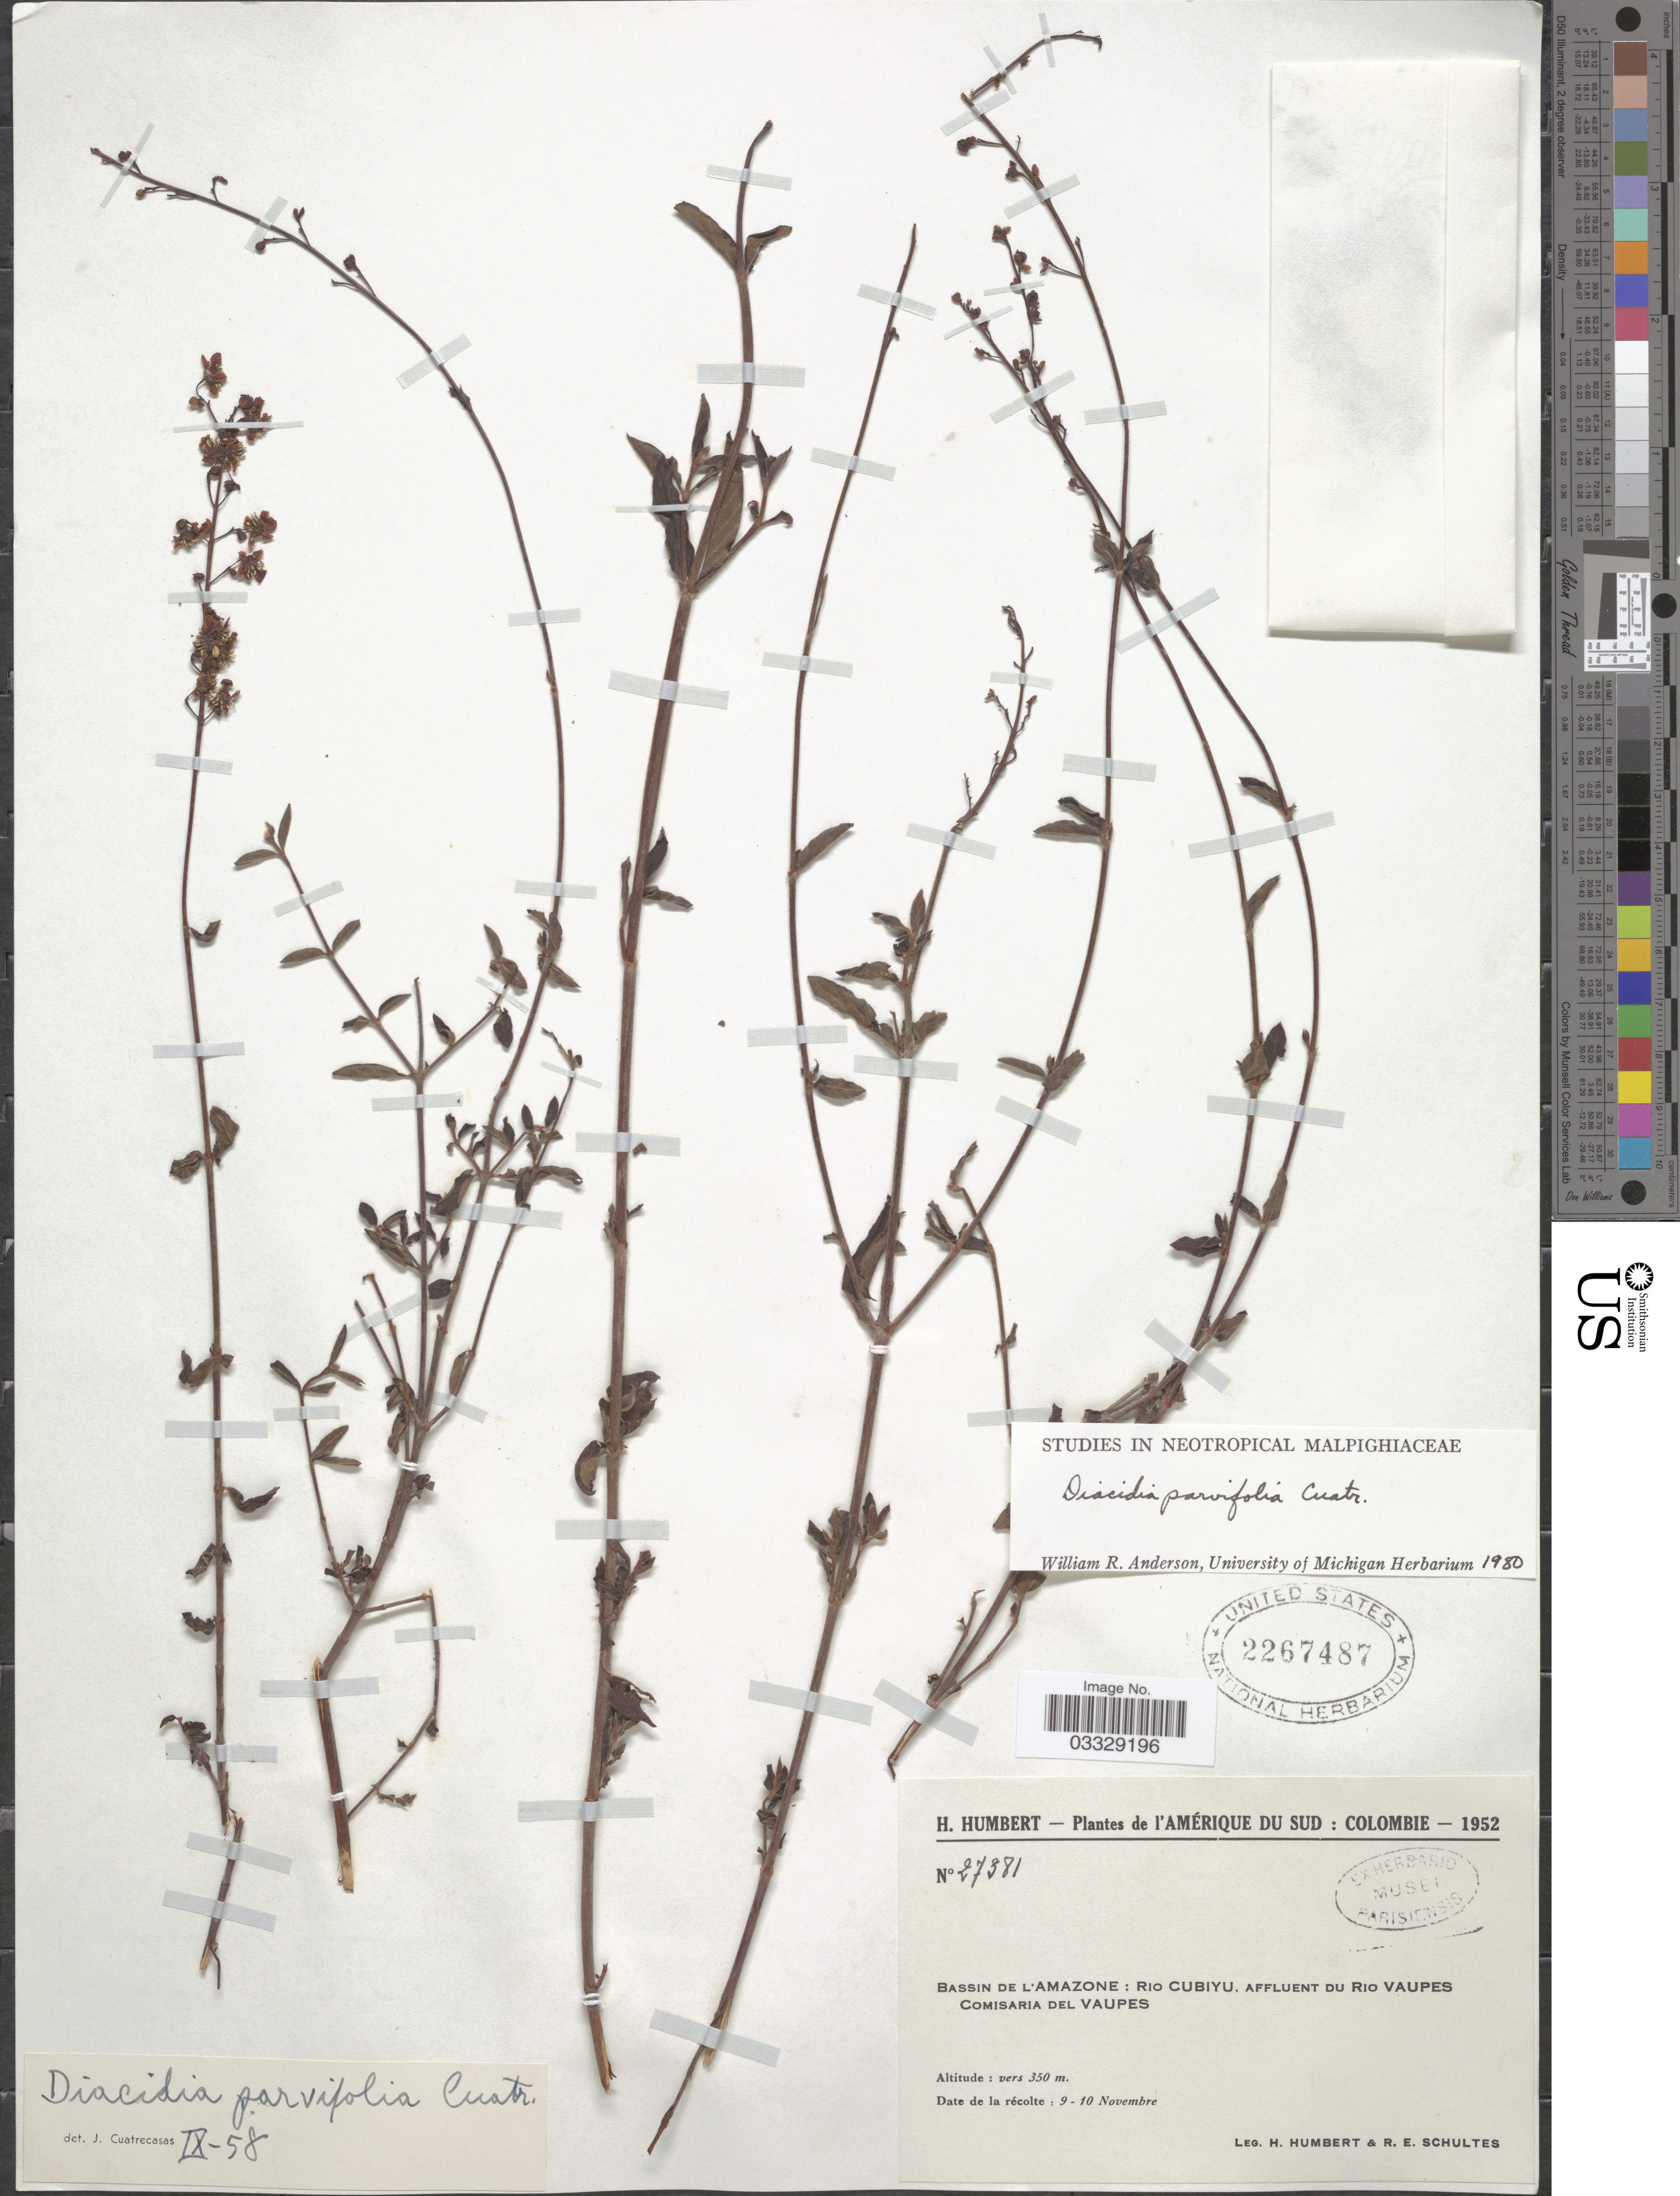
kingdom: Plantae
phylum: Tracheophyta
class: Magnoliopsida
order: Malpighiales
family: Malpighiaceae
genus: Diacidia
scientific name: Diacidia parvifolia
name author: Cuatrec.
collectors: H. Humbert & R. E. Schultes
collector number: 27381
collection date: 1952-11-09/1952-11-10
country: Colombia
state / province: Vaupés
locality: Bassin de l'Amazone: Rio Cubiyu, affluente du Rio Vaupes Comisaria del Vaupes.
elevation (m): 350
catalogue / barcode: US 2267487